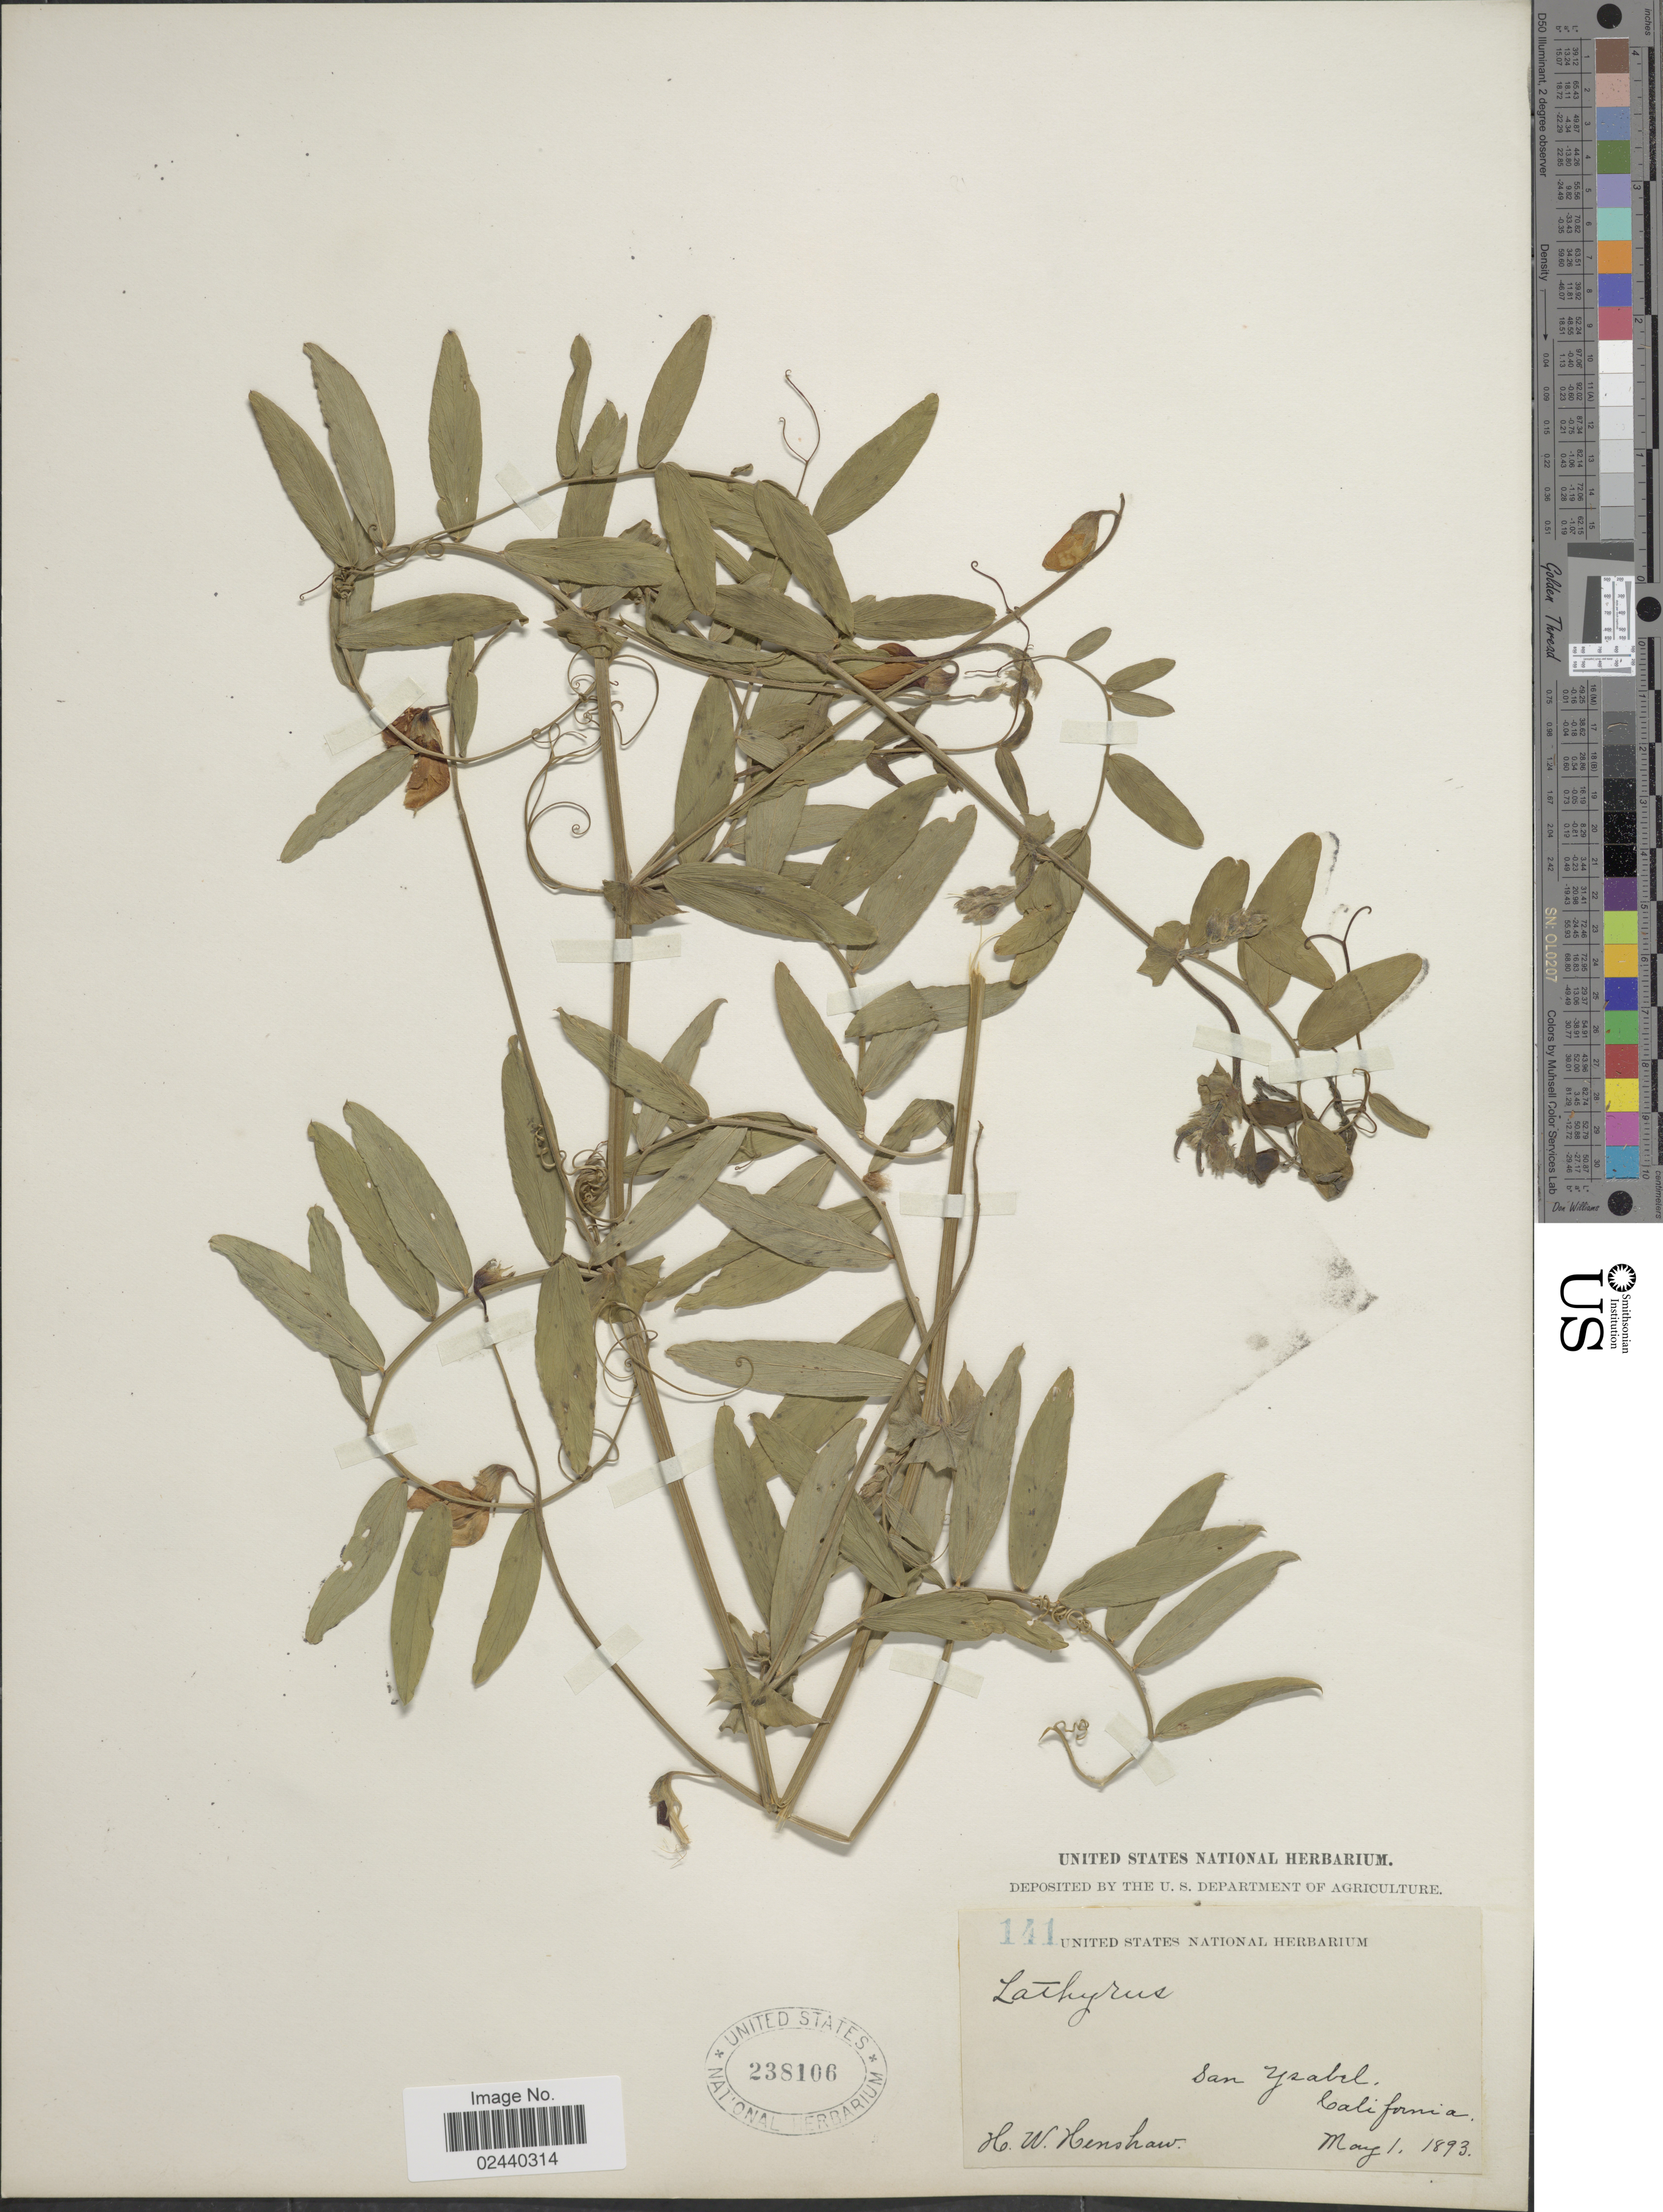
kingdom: Plantae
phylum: Tracheophyta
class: Magnoliopsida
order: Fabales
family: Fabaceae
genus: Lathyrus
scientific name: Lathyrus bolanderi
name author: S. Watson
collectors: H. Henshaw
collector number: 141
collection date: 1893-05-01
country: United States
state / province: California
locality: San Ysabel.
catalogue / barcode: US 238106